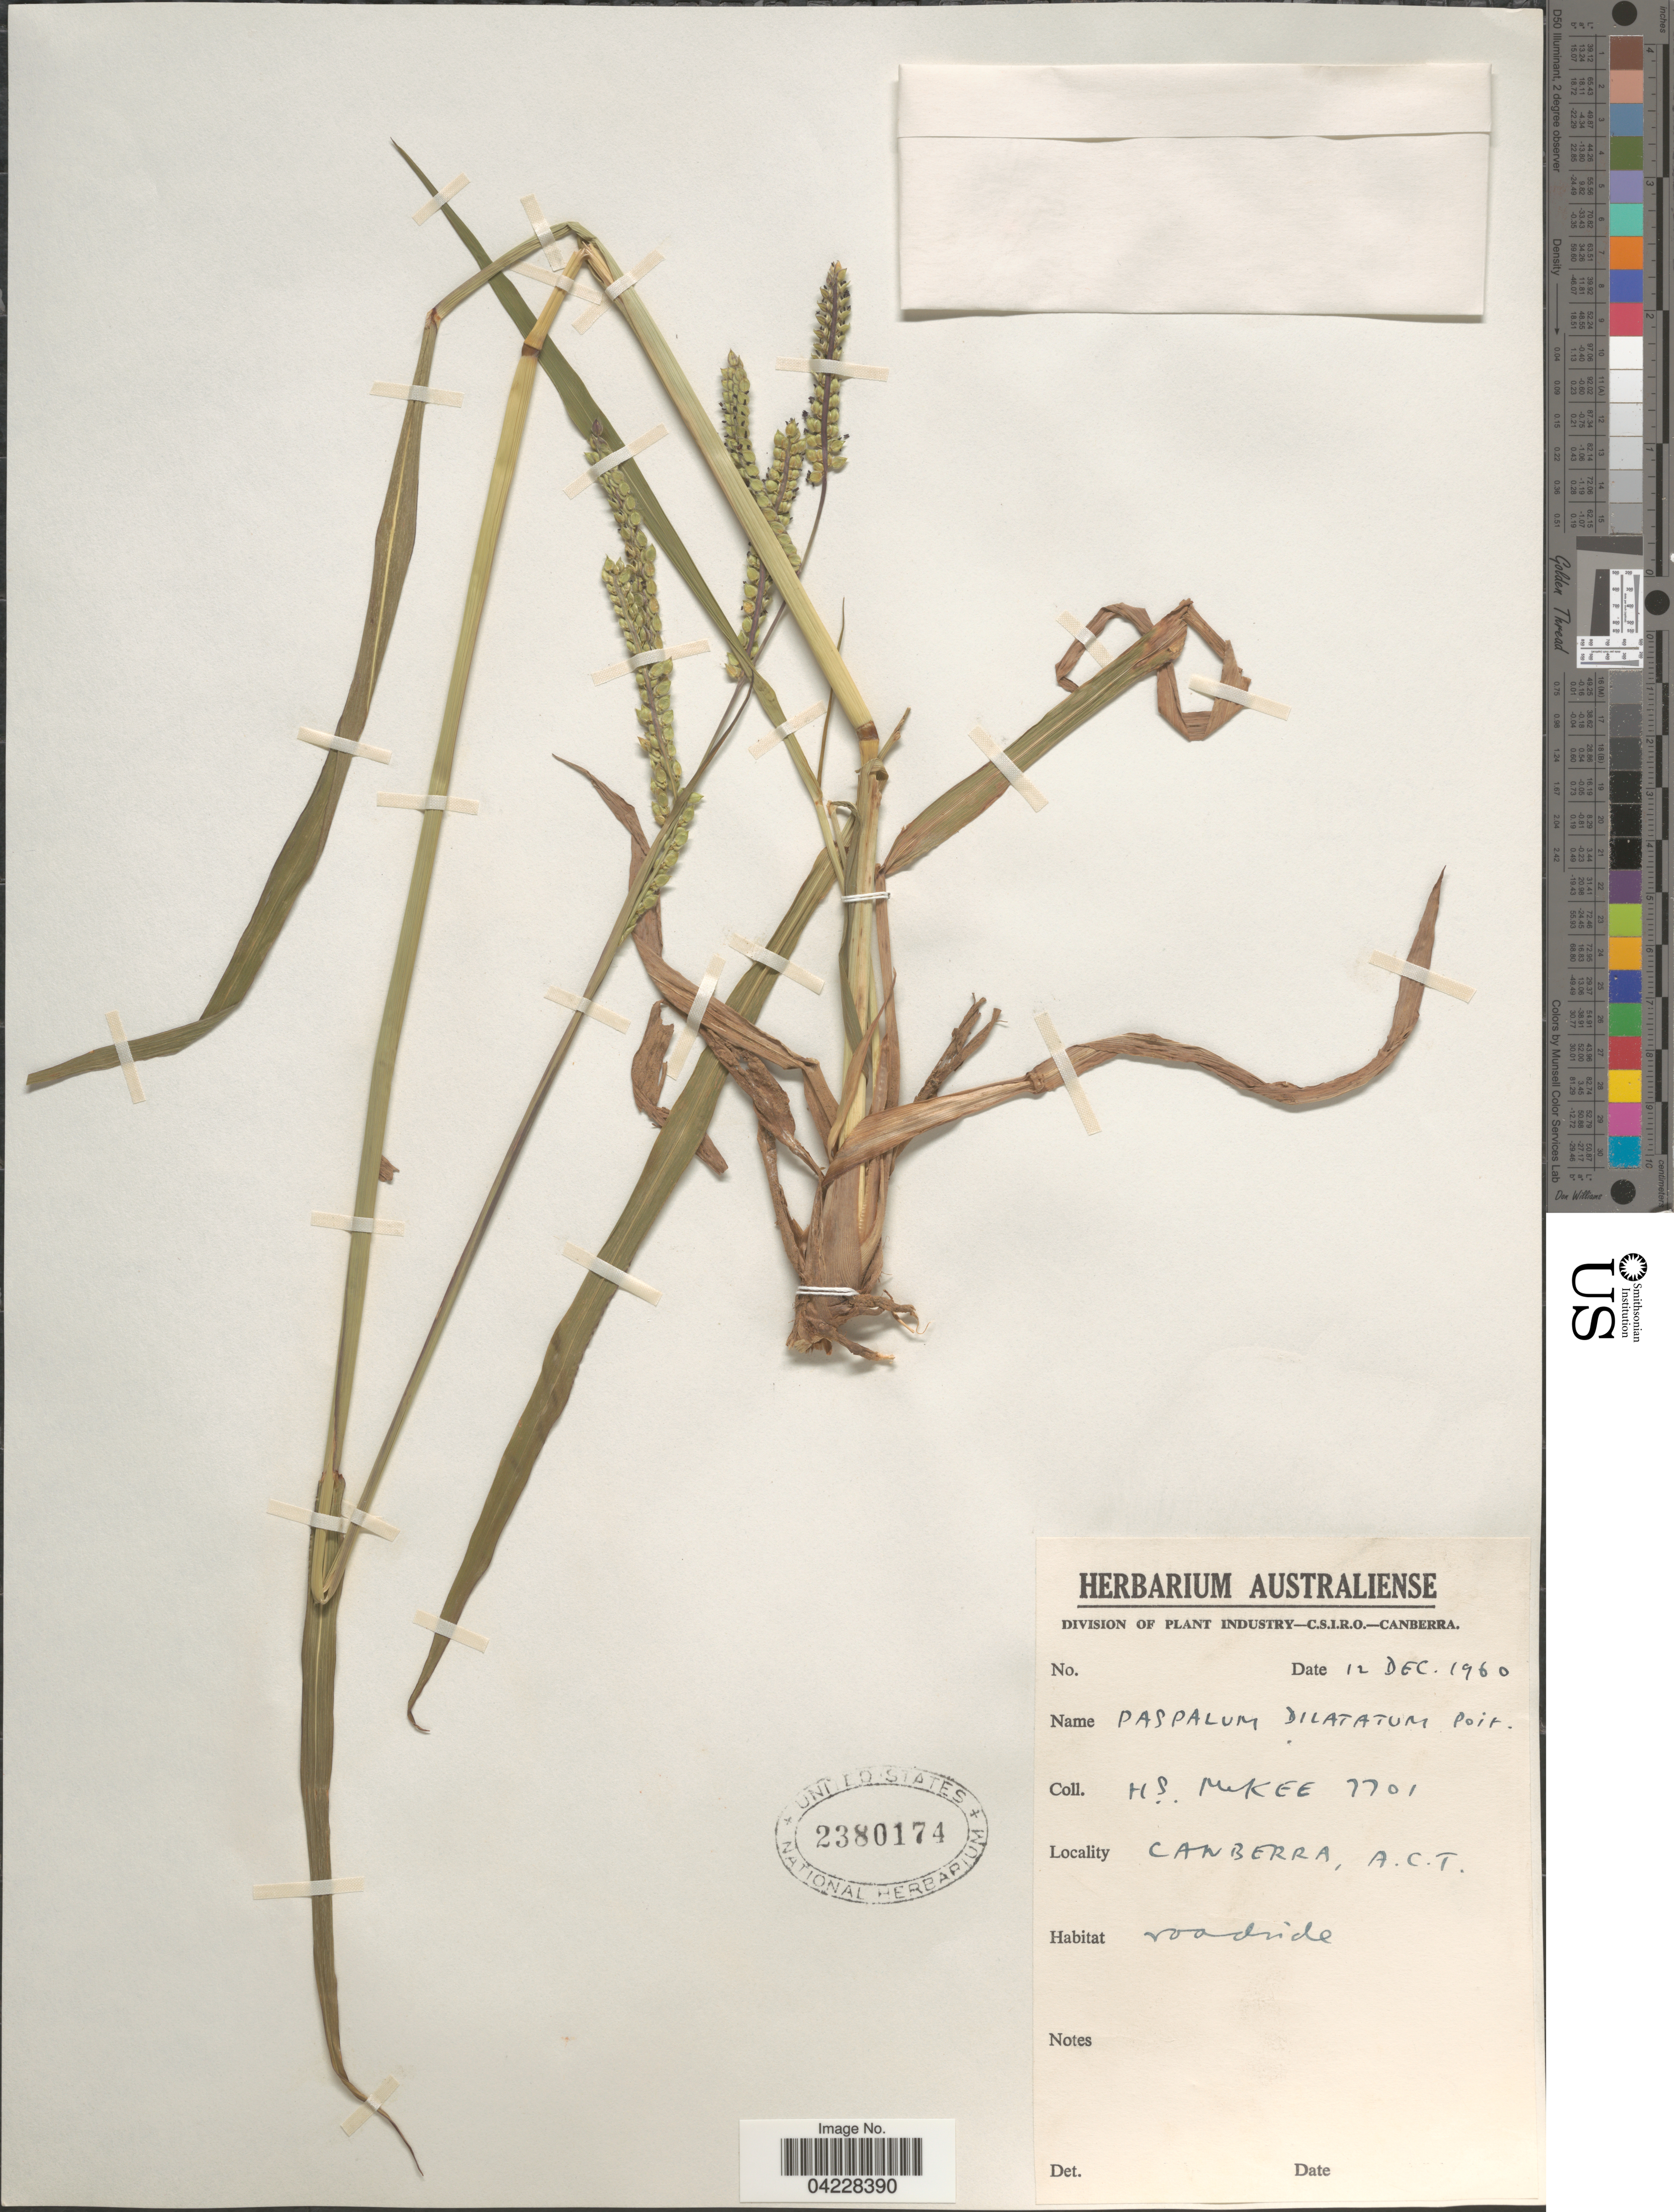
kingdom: Plantae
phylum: Tracheophyta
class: Liliopsida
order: Poales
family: Poaceae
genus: Paspalum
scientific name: Paspalum dilatatum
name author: Poir.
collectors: H. S. McKee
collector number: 7701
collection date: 1960-12-12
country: Australia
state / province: Australian Capital Territory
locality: Canberra, A.C.T.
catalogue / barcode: US 2380174